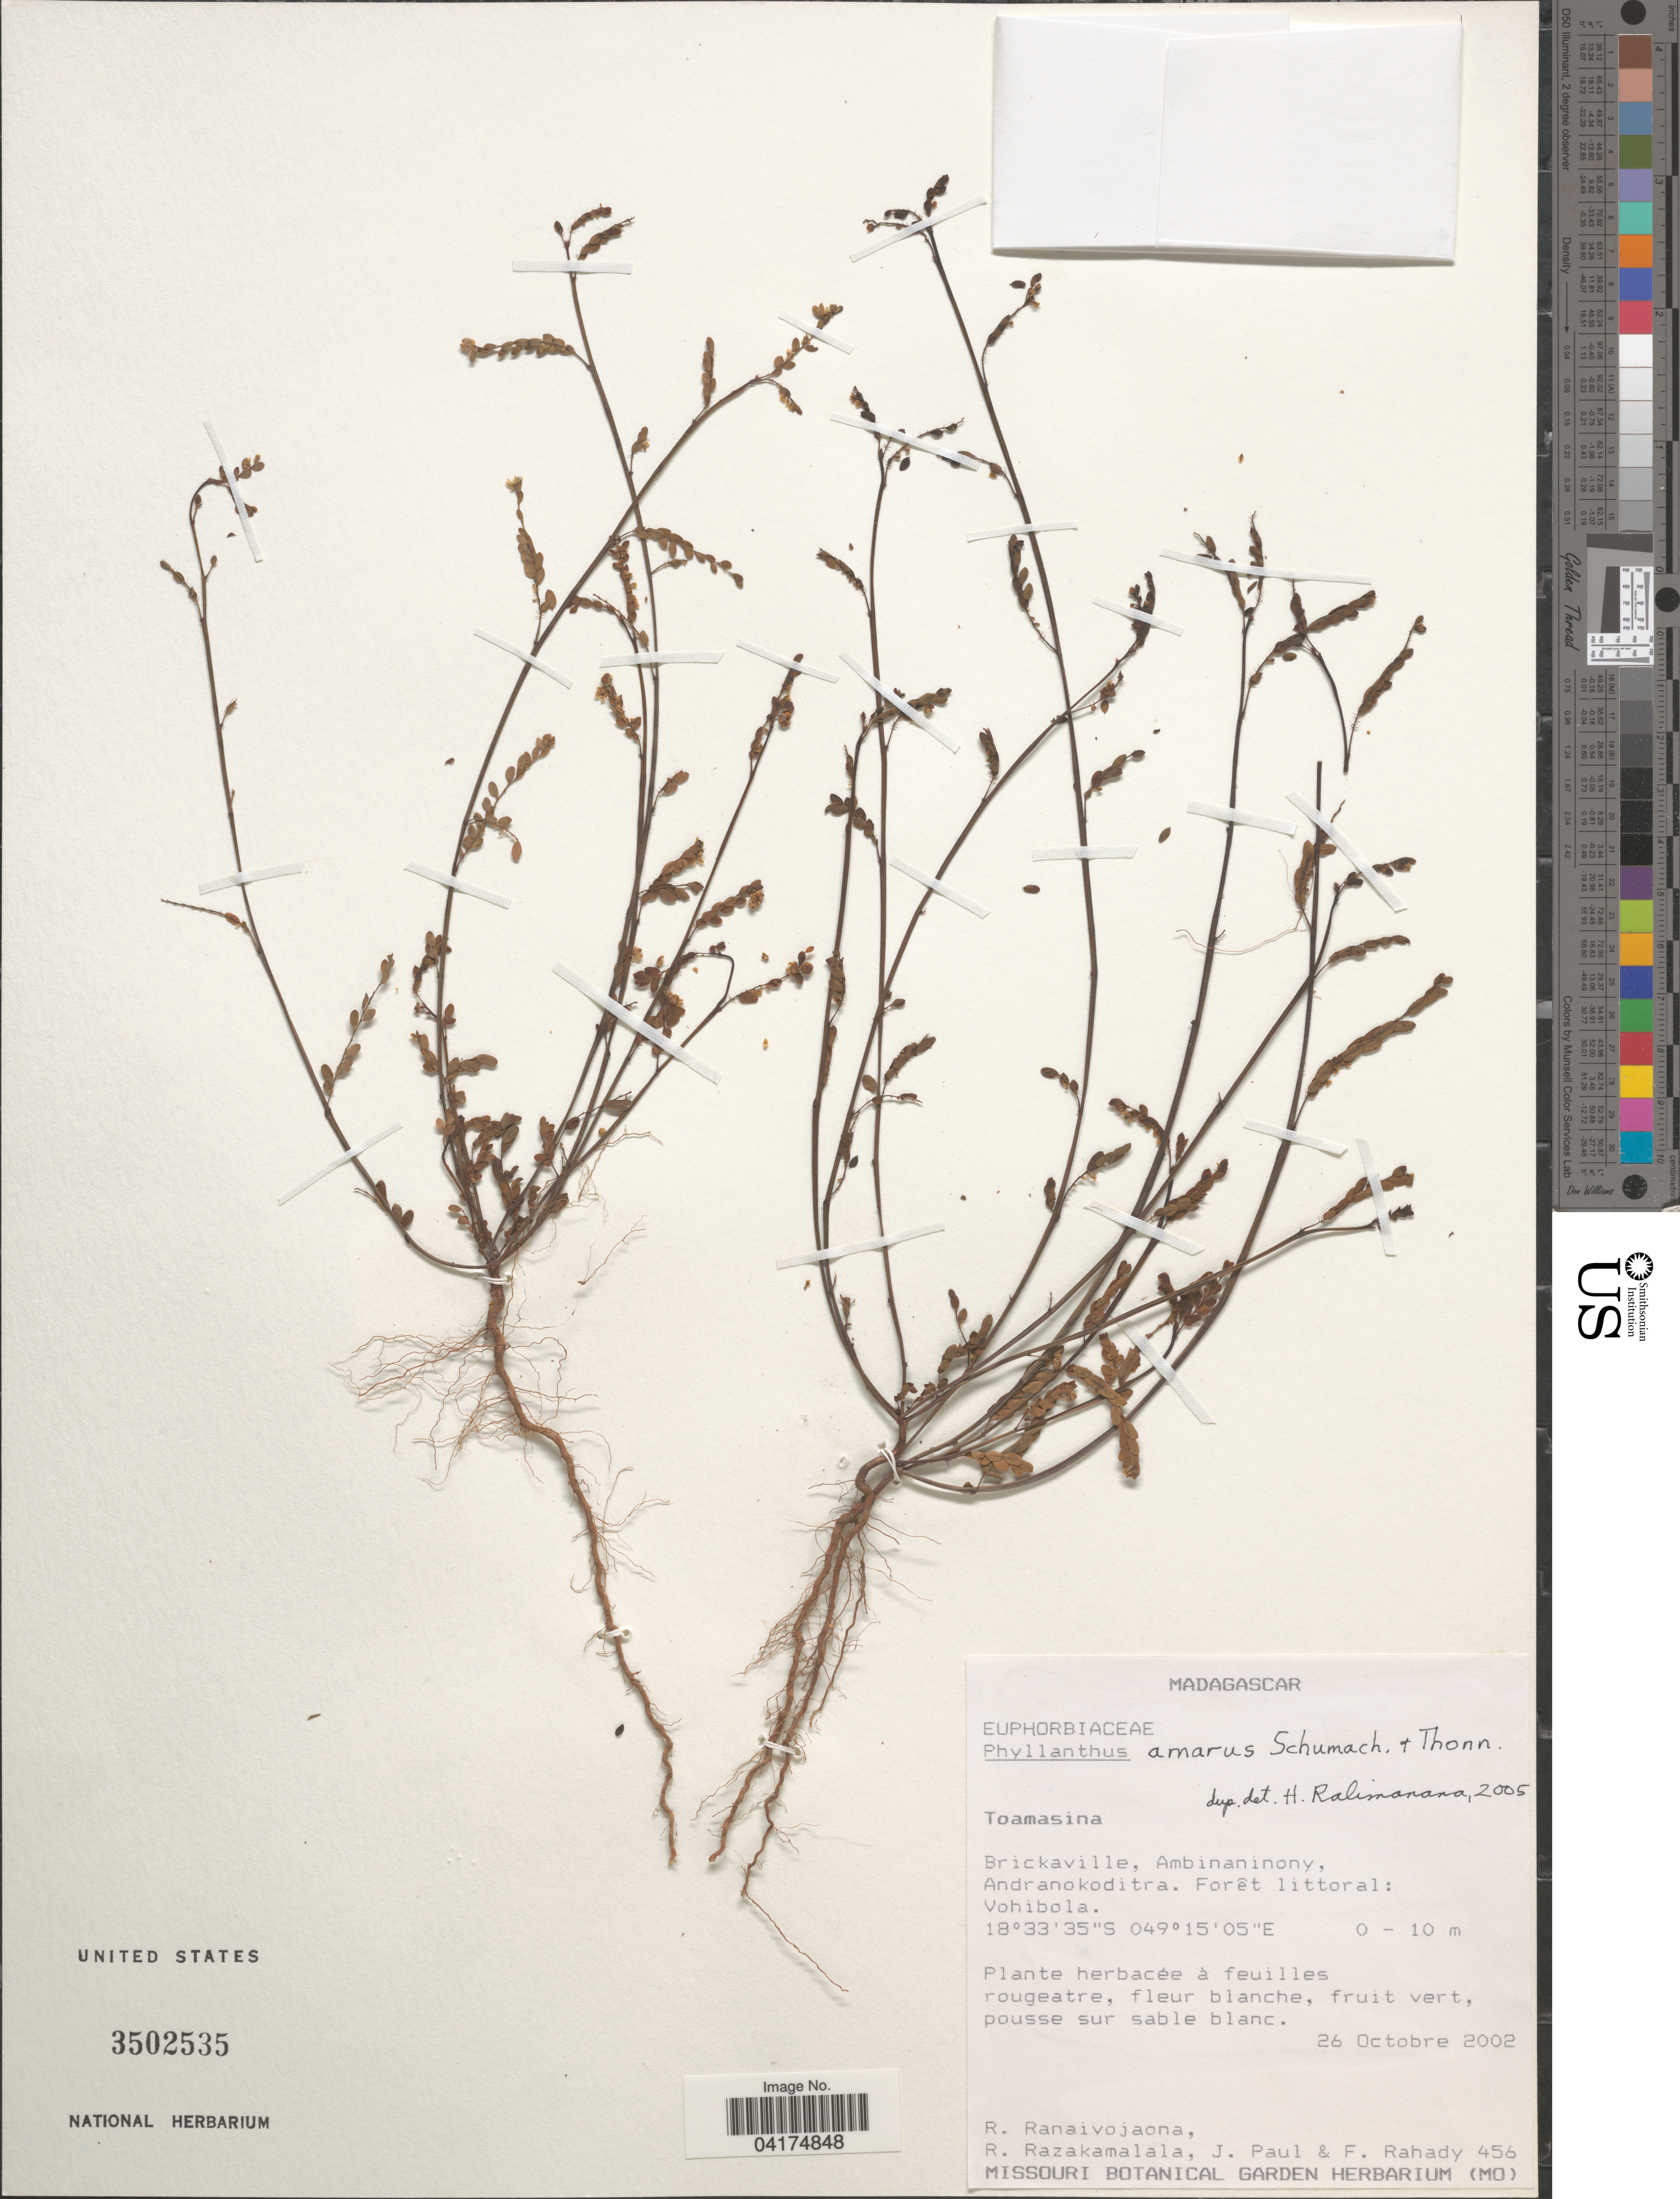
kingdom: Plantae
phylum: Tracheophyta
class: Magnoliopsida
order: Malpighiales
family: Phyllanthaceae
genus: Phyllanthus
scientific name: Phyllanthus amarus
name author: Schumach. & Thonn.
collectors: R. Ranaivojaona, R. Razakamalala, J. Paul & F. Rahady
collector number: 456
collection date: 2002-10-26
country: Madagascar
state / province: Atsinanana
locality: Brickaville, Ambinaninony, Andranokoditra. Forêt littoral: Vohibola.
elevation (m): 0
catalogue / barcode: US 3502535